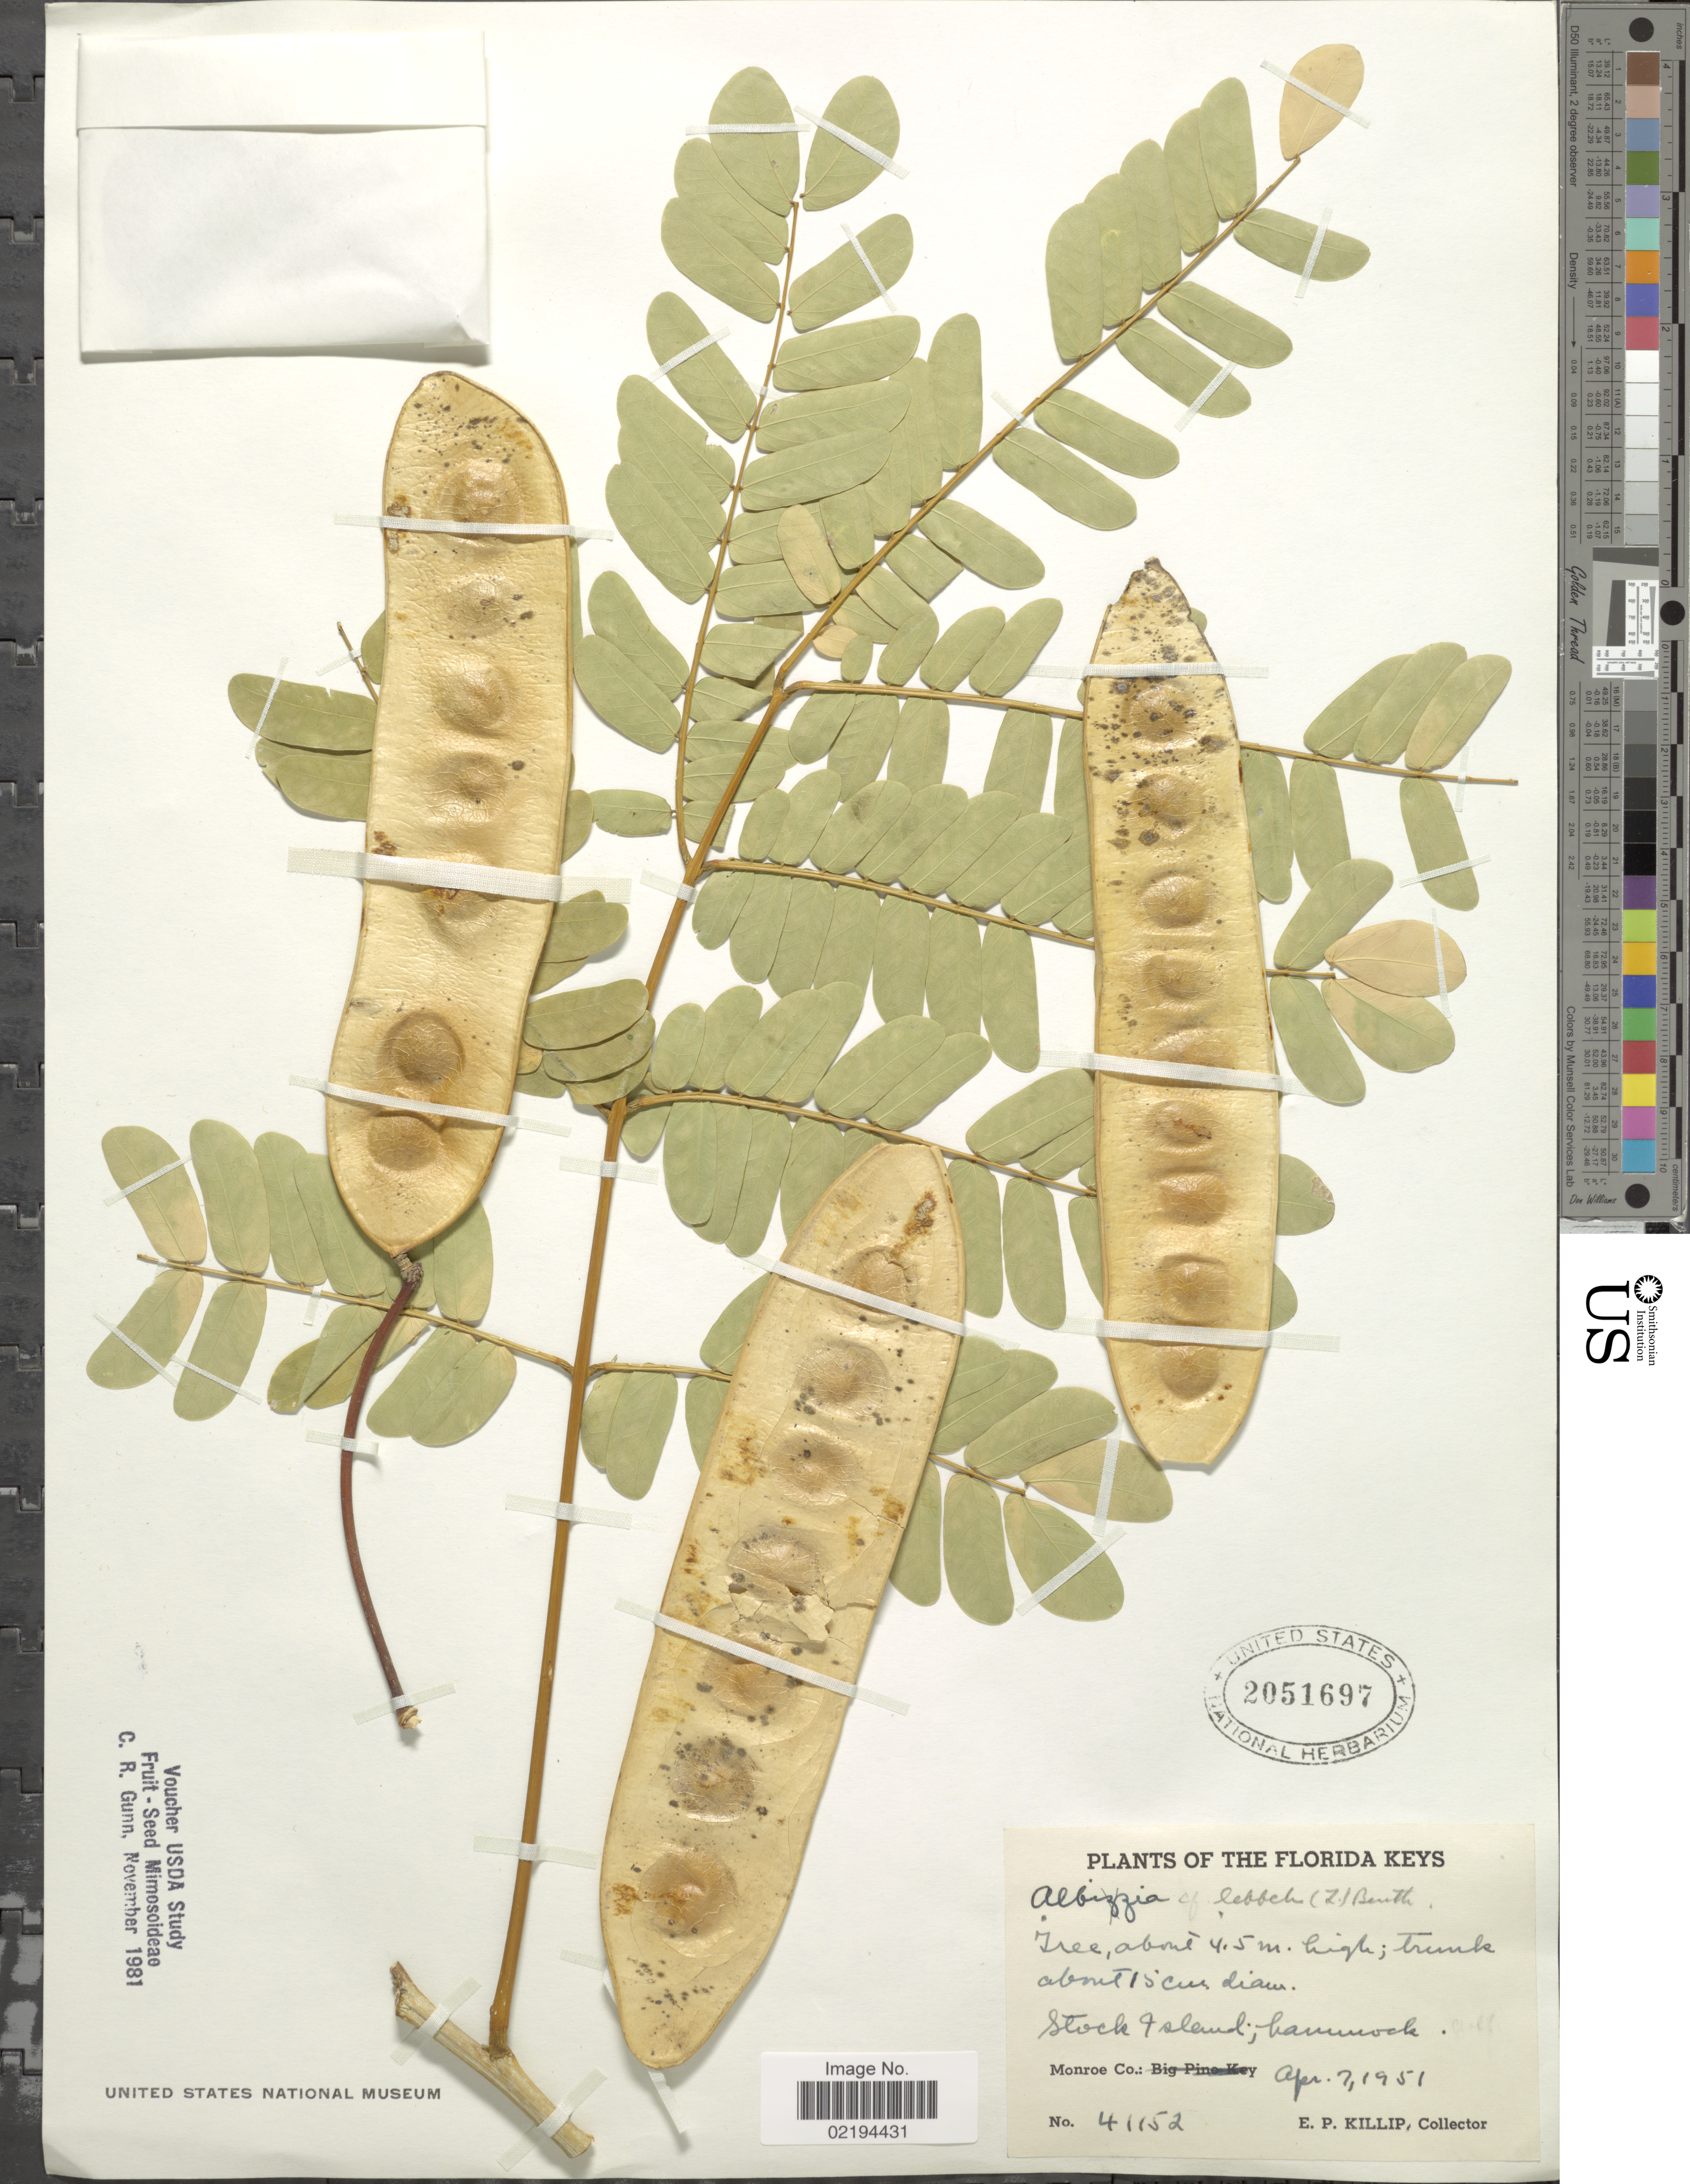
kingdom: Plantae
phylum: Tracheophyta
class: Magnoliopsida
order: Fabales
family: Fabaceae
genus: Albizia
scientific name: Albizia lebbeck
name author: (L.) Benth.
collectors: E. P. Killip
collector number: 41152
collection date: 1951-04-07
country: United States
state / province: Florida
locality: Florida Keys, Stock Island; hammock, Monroe Co.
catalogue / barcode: US 2051697